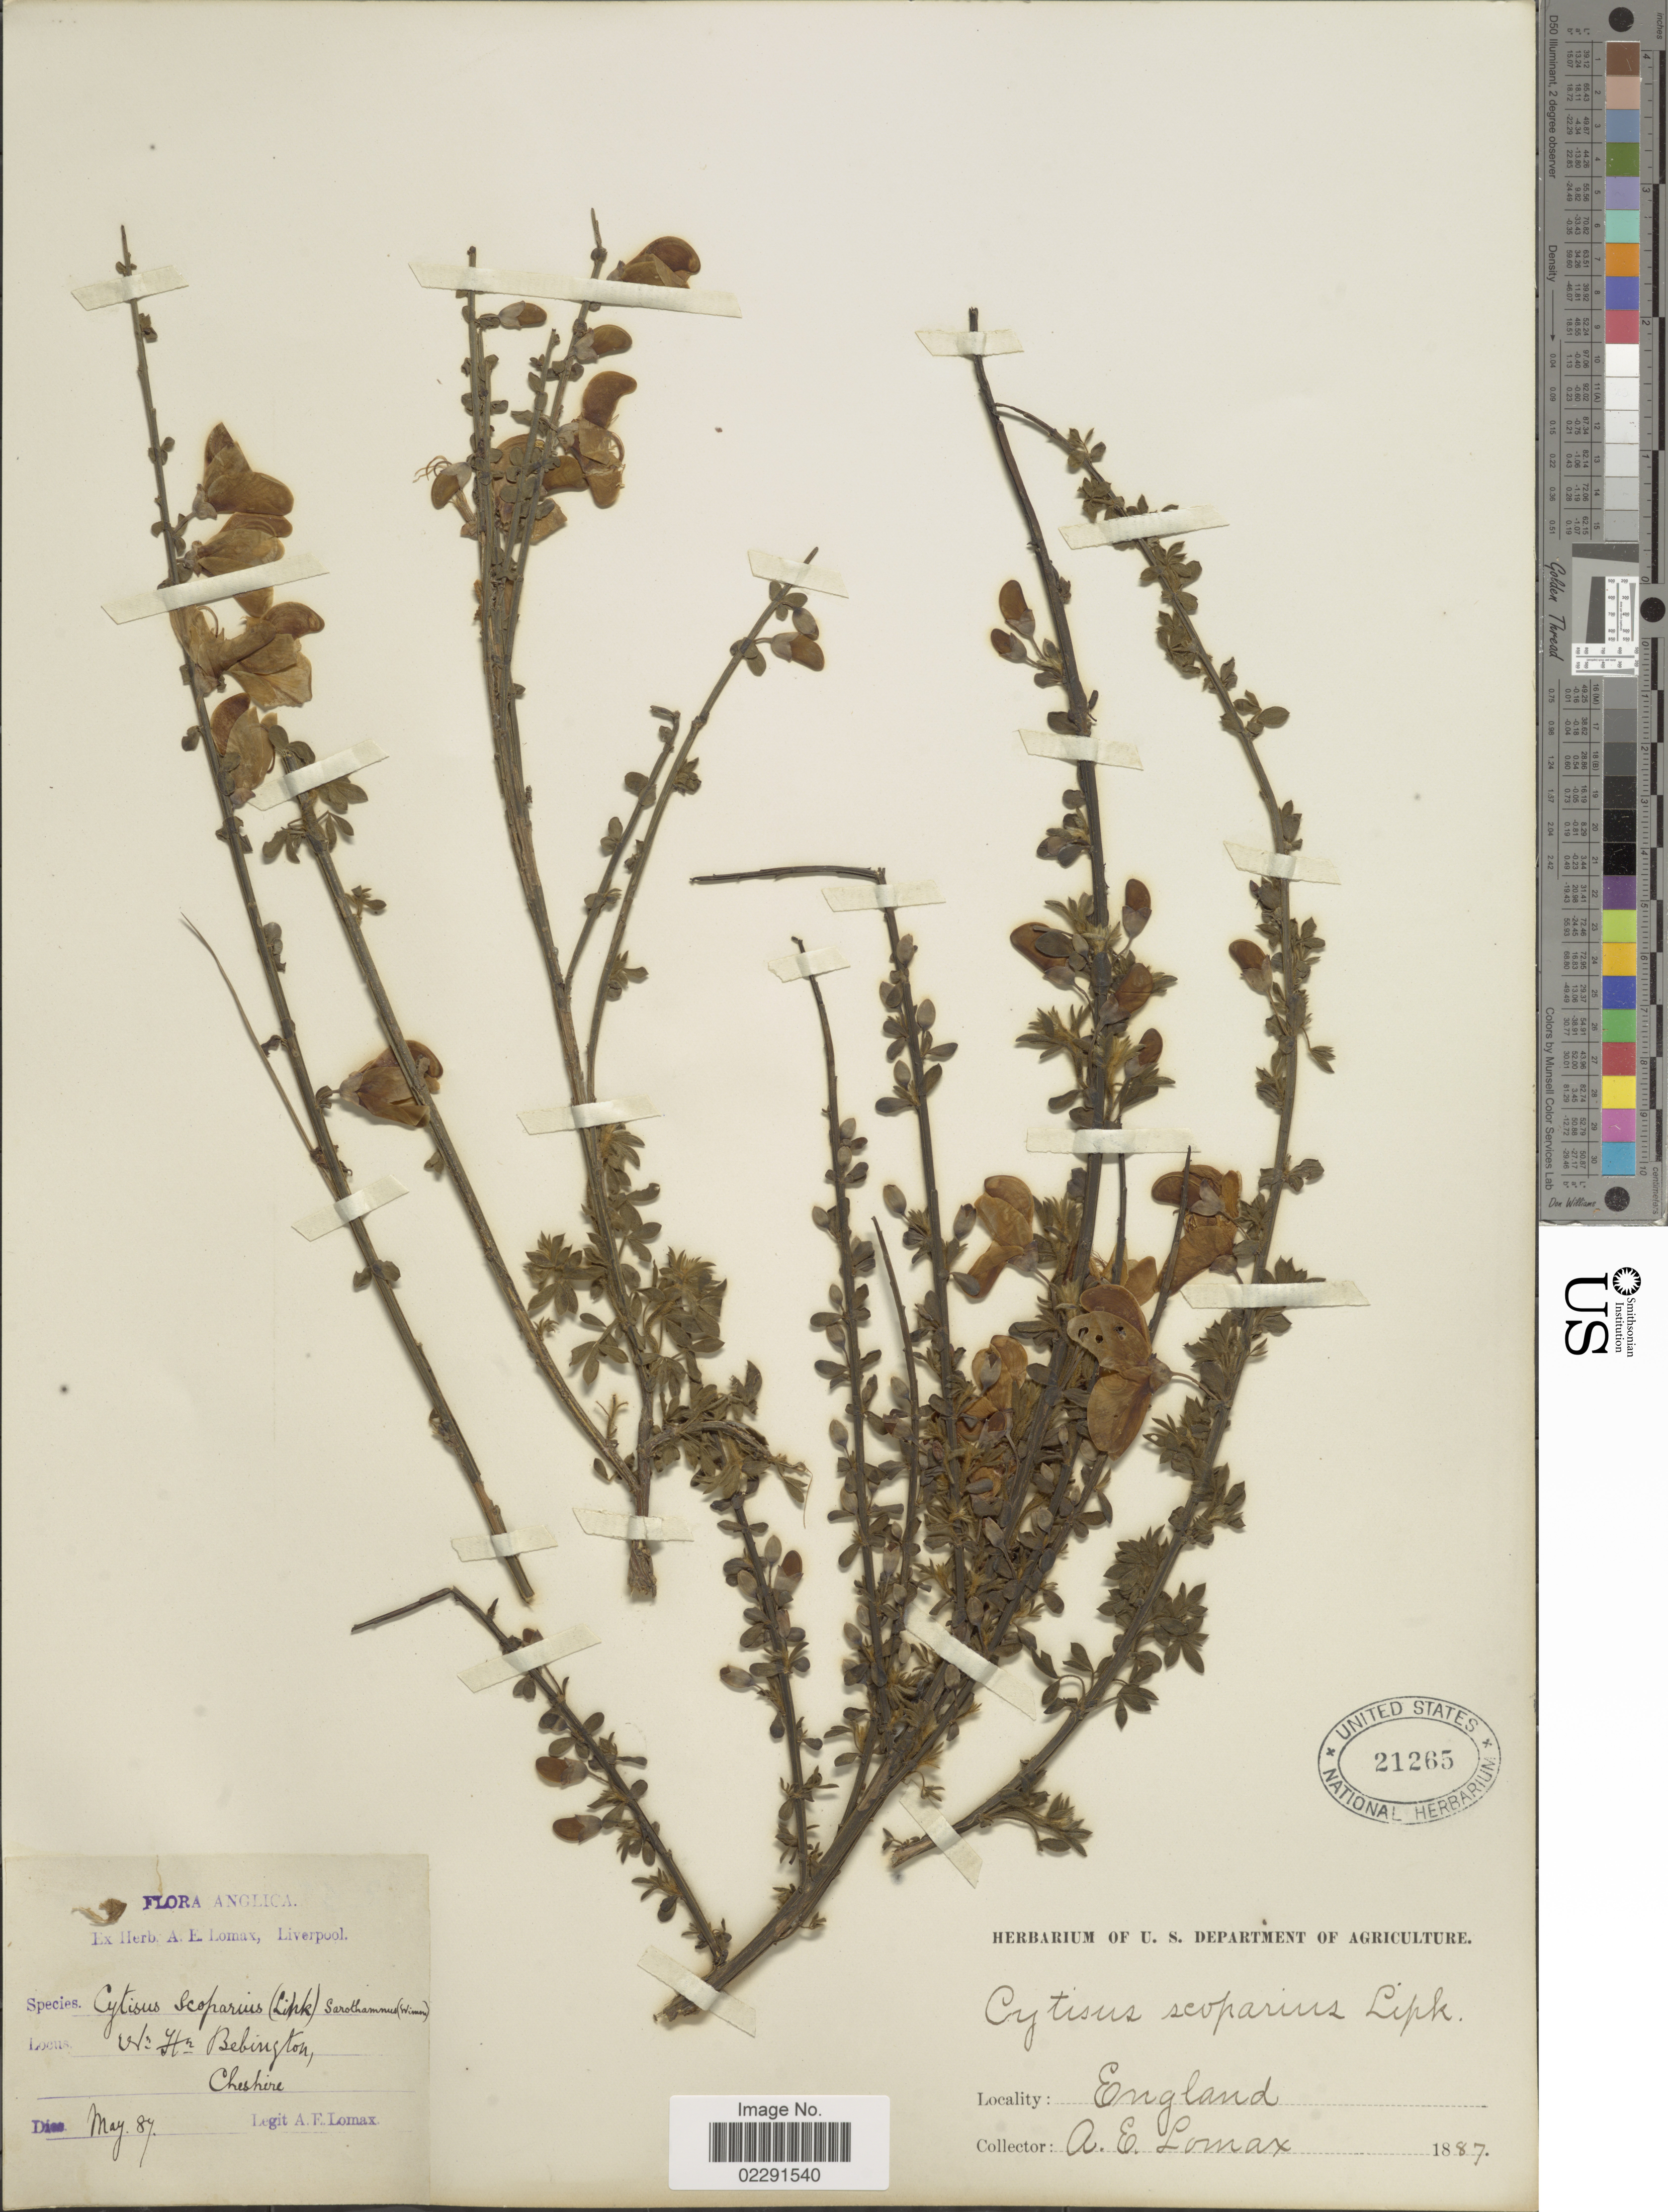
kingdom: Plantae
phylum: Tracheophyta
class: Magnoliopsida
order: Fabales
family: Fabaceae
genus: Cytisus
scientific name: Cytisus scoparius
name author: (L.) Link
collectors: A. Lomax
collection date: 1887-05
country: United Kingdom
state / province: England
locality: England, Anglica, W: Ht Bebington, Cheshire.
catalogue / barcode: US 21265